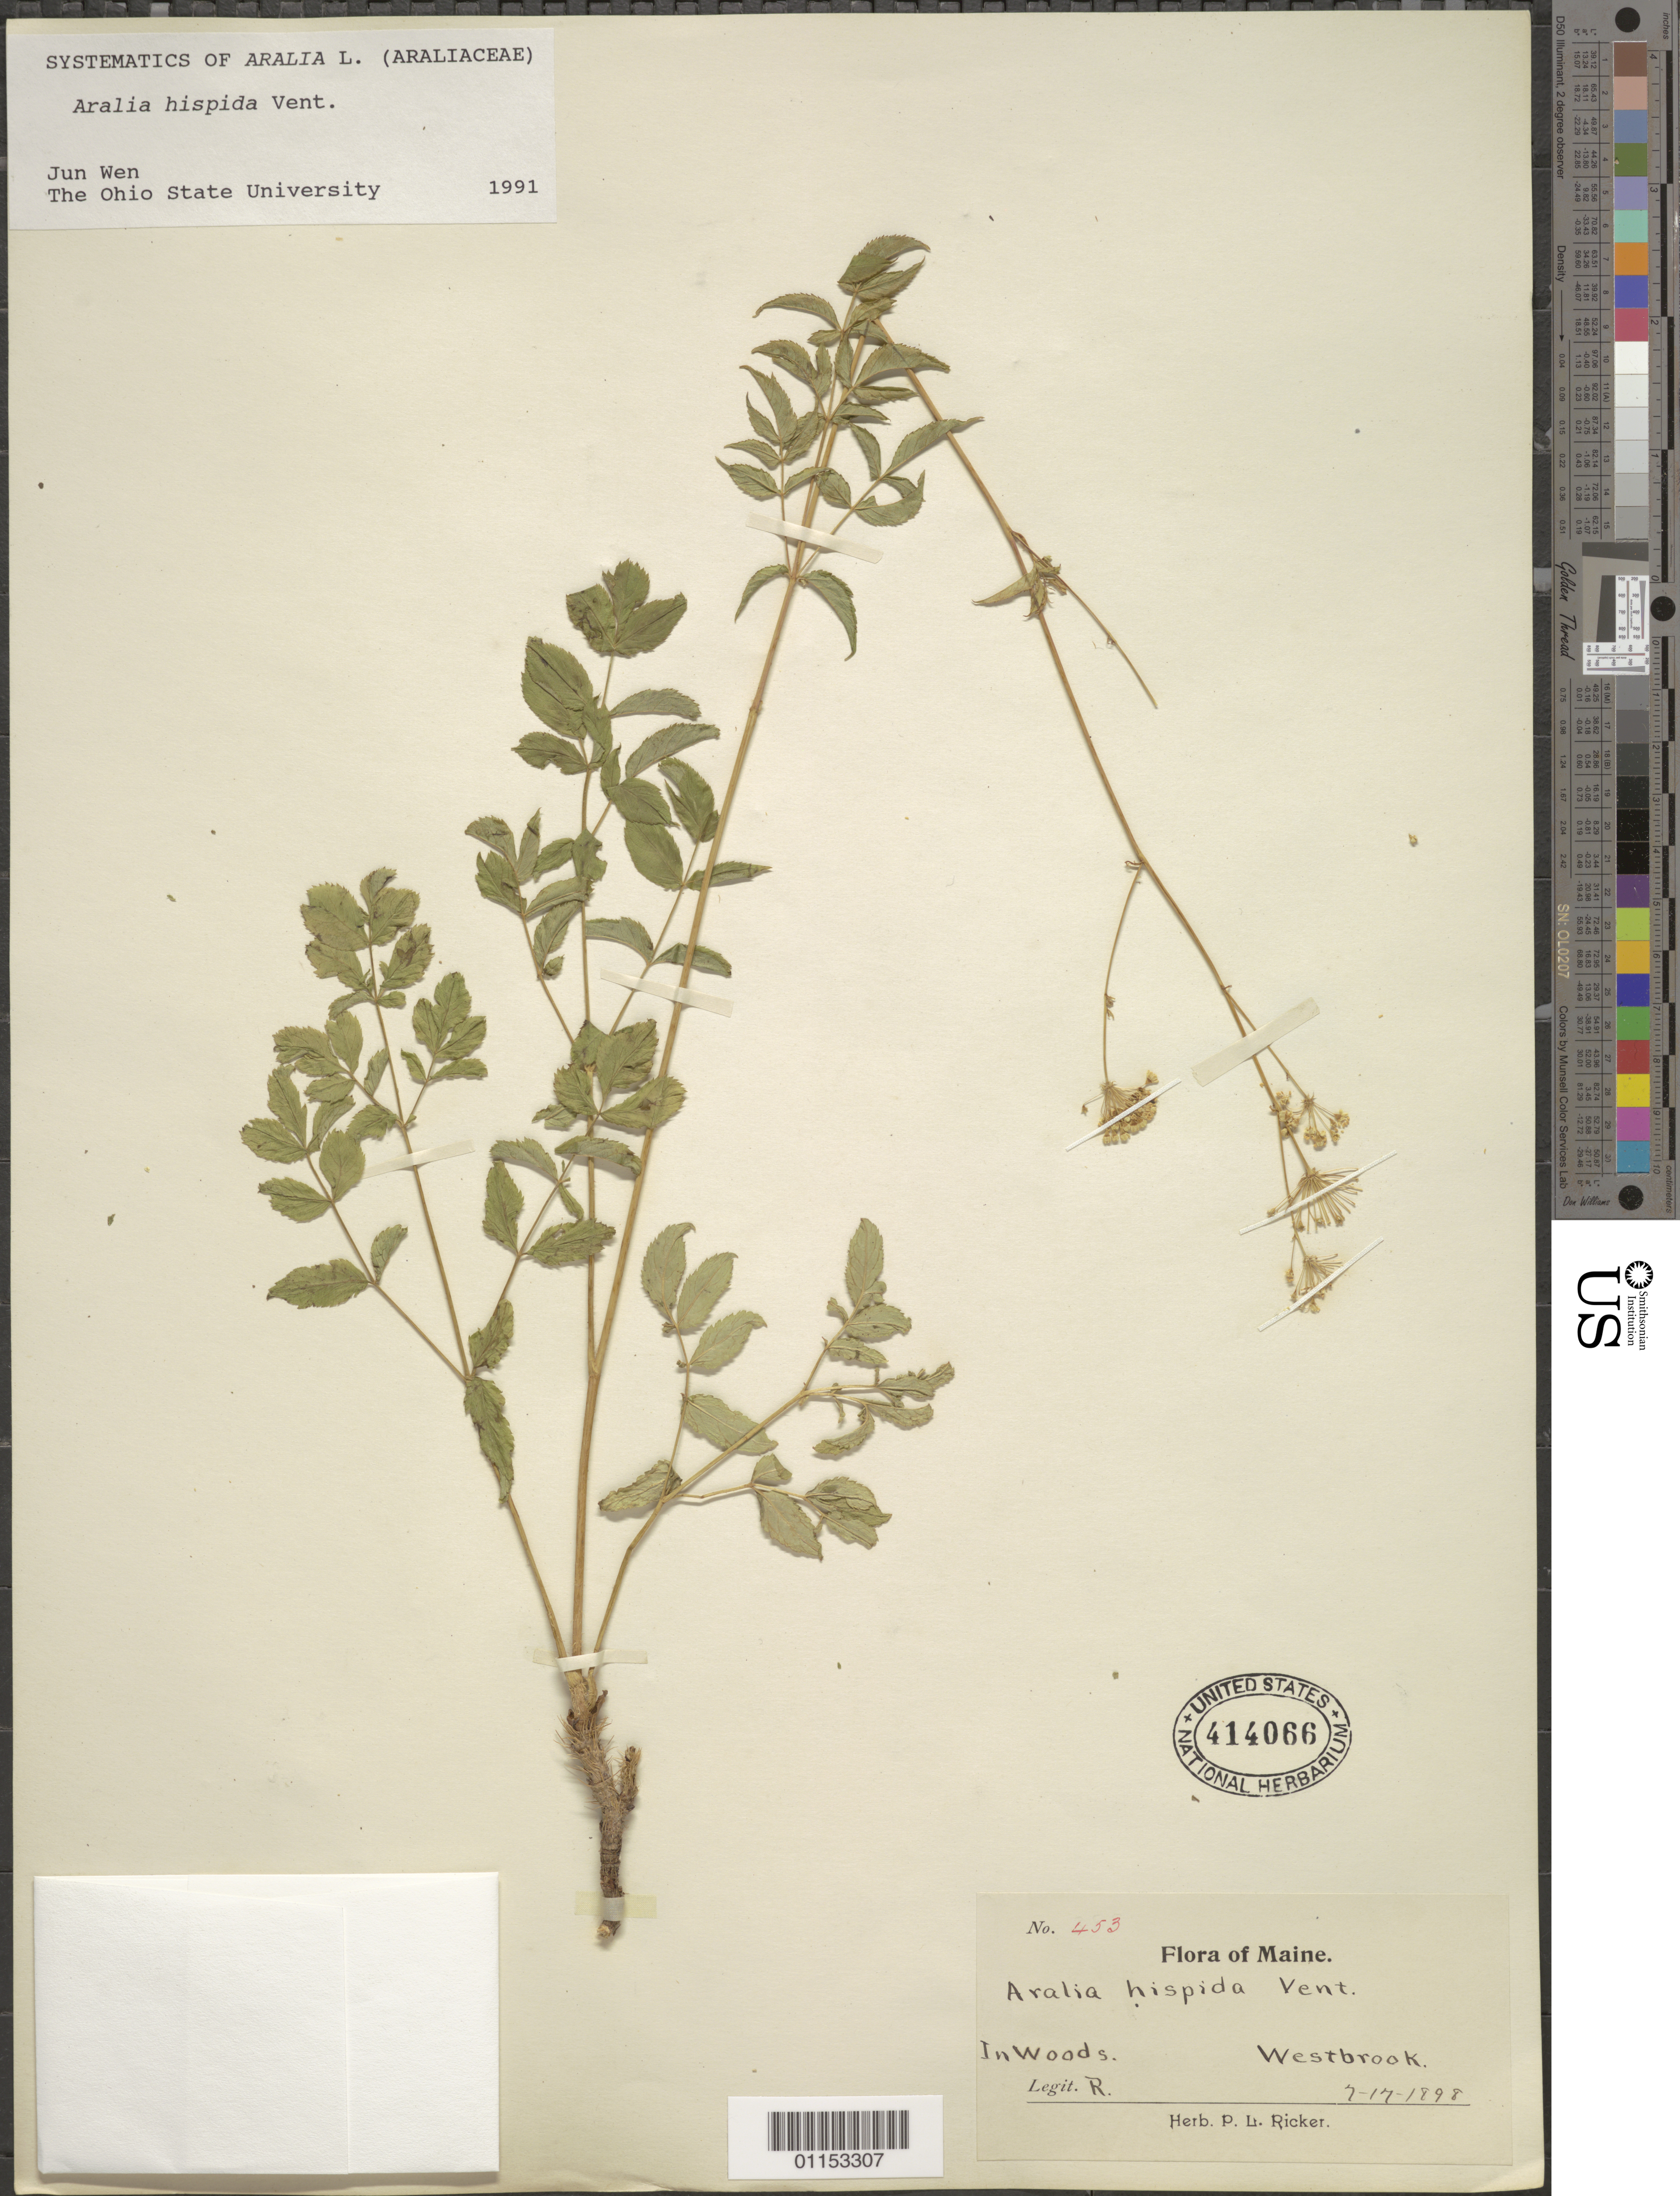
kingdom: Plantae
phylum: Tracheophyta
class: Magnoliopsida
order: Apiales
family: Araliaceae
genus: Aralia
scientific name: Aralia hispida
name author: Vent.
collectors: ex herb. P. L. Ricker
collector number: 453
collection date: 1898-07-17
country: United States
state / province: Maine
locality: Westbrook.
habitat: In woods.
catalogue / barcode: US 414066